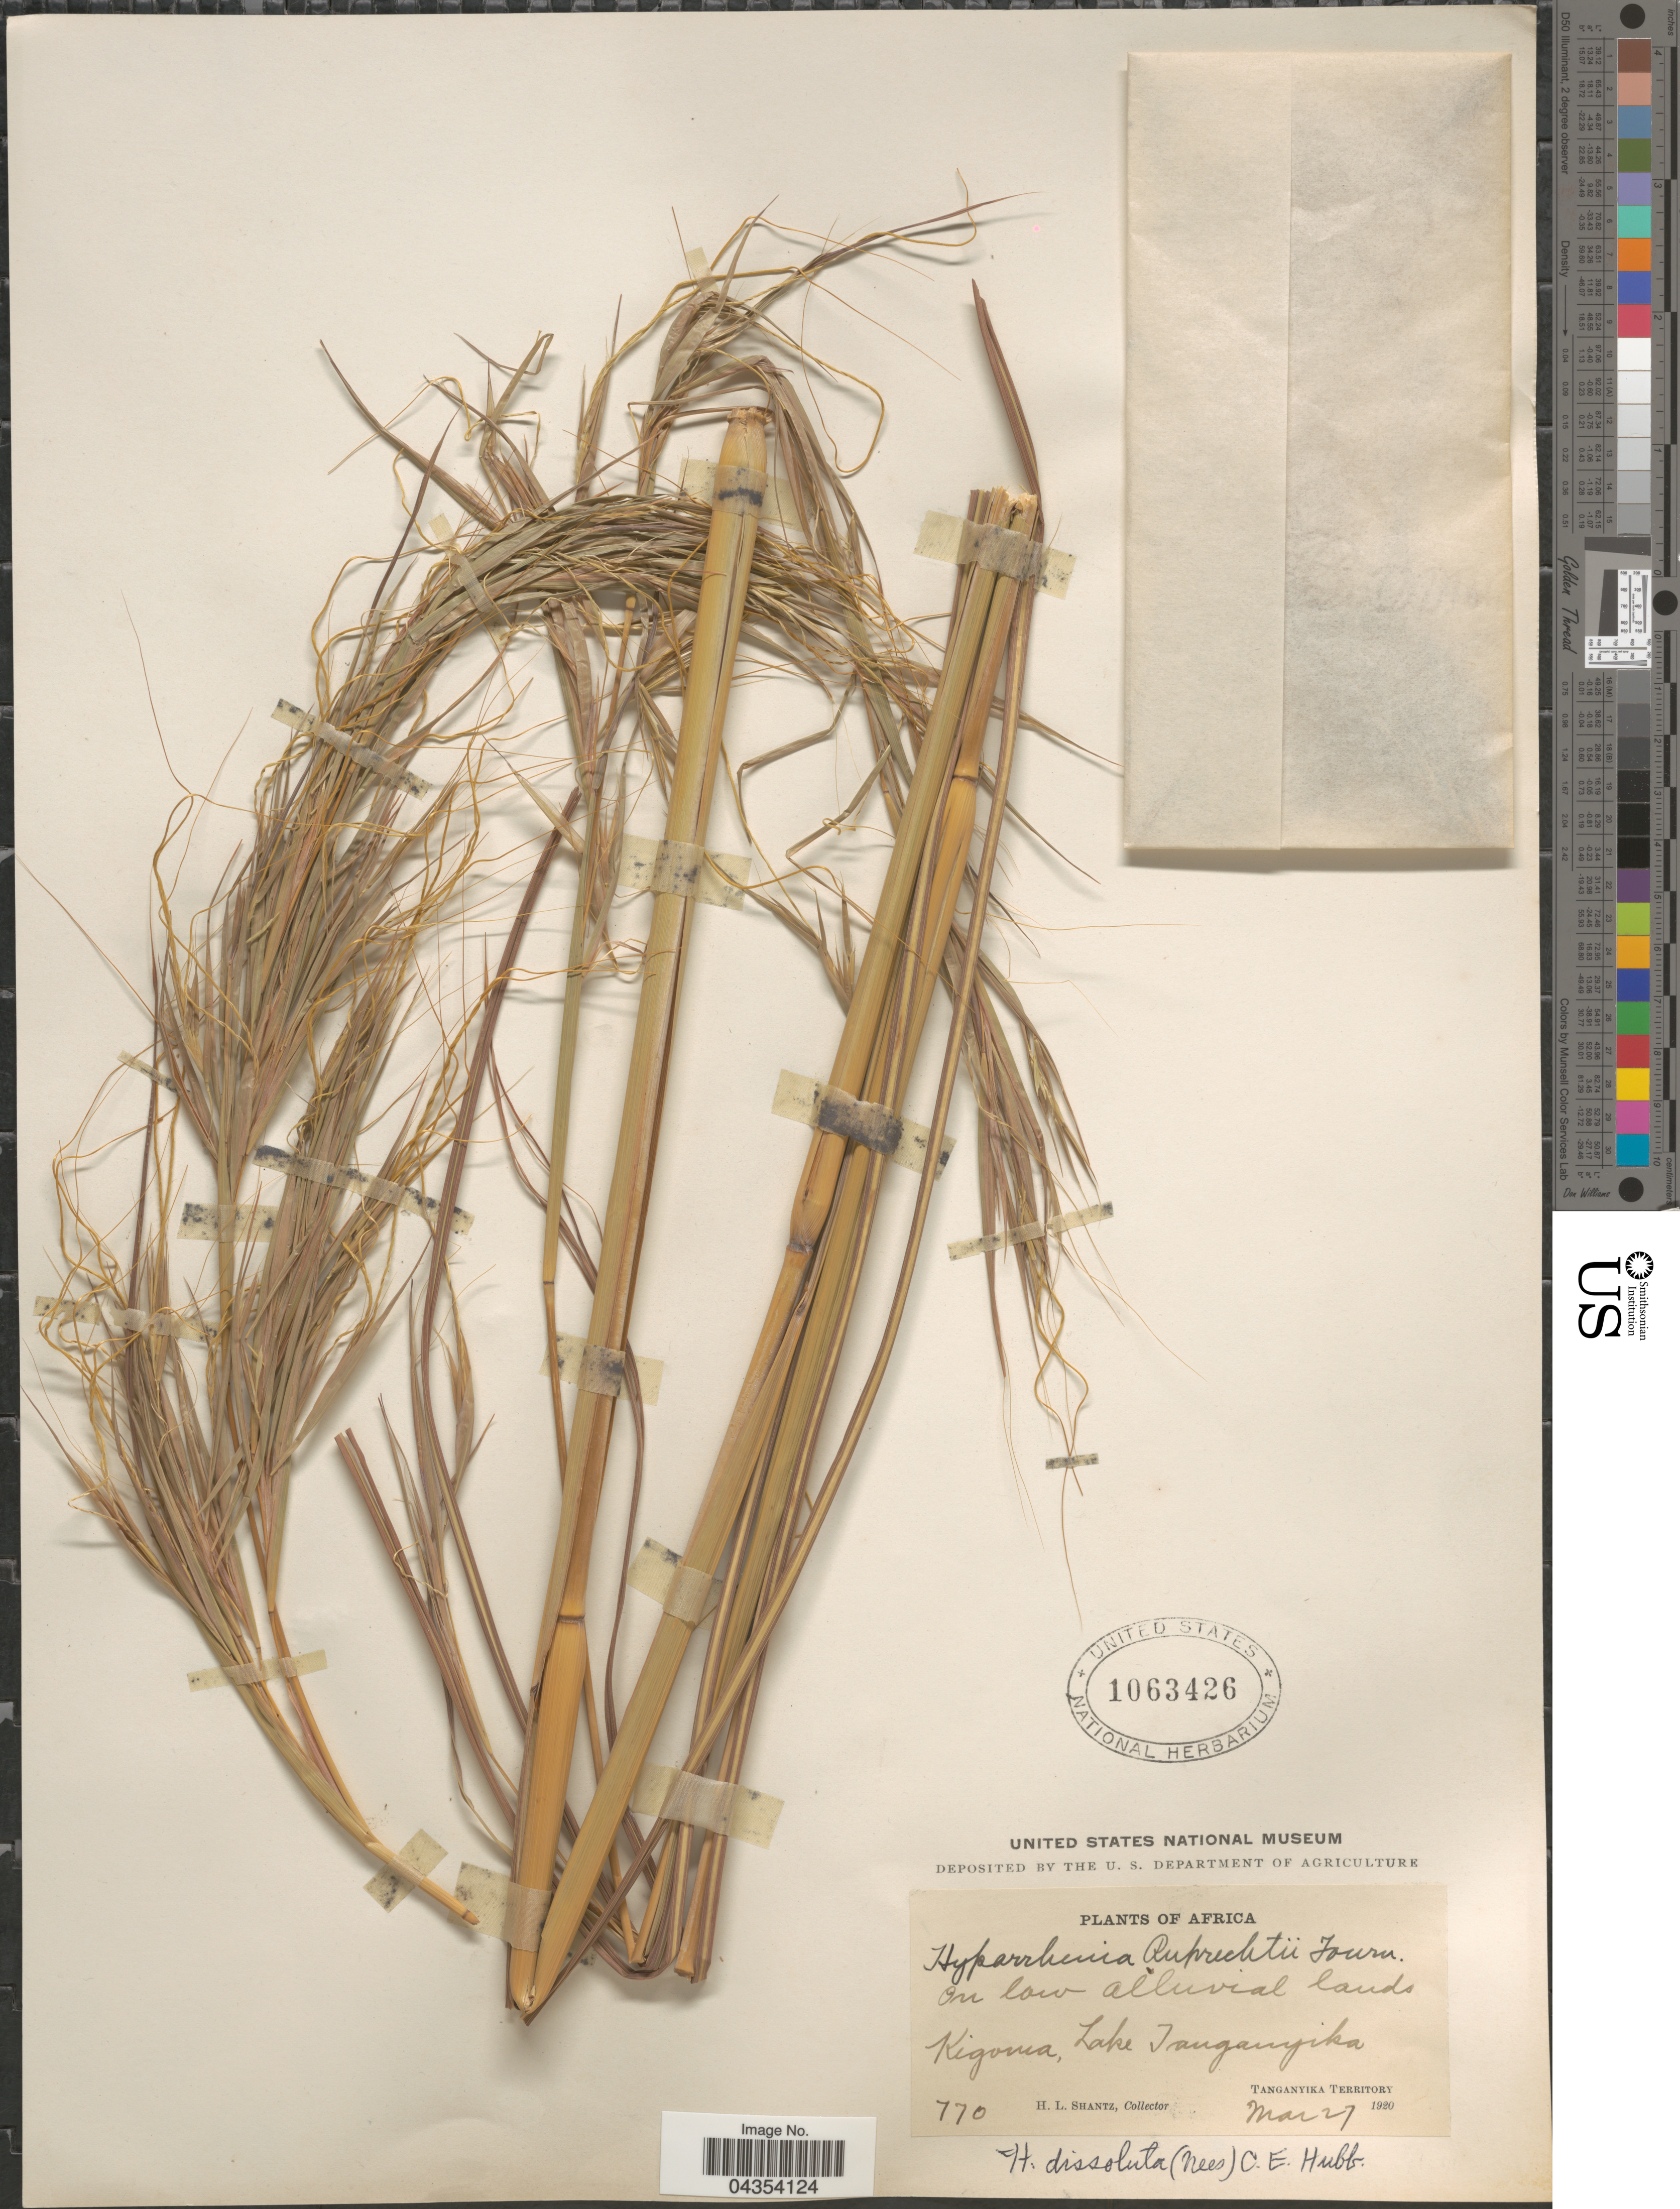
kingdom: Plantae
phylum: Tracheophyta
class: Liliopsida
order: Poales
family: Poaceae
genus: Hyperthelia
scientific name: Hyperthelia dissoluta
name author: (Nees ex Steud.) Clayton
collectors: H. Shantz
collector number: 770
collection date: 1920-03-27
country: Tanzania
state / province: Kigoma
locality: Kigoma, Lake Tanganyika, Tanganyika Territory.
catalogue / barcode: US 1063426